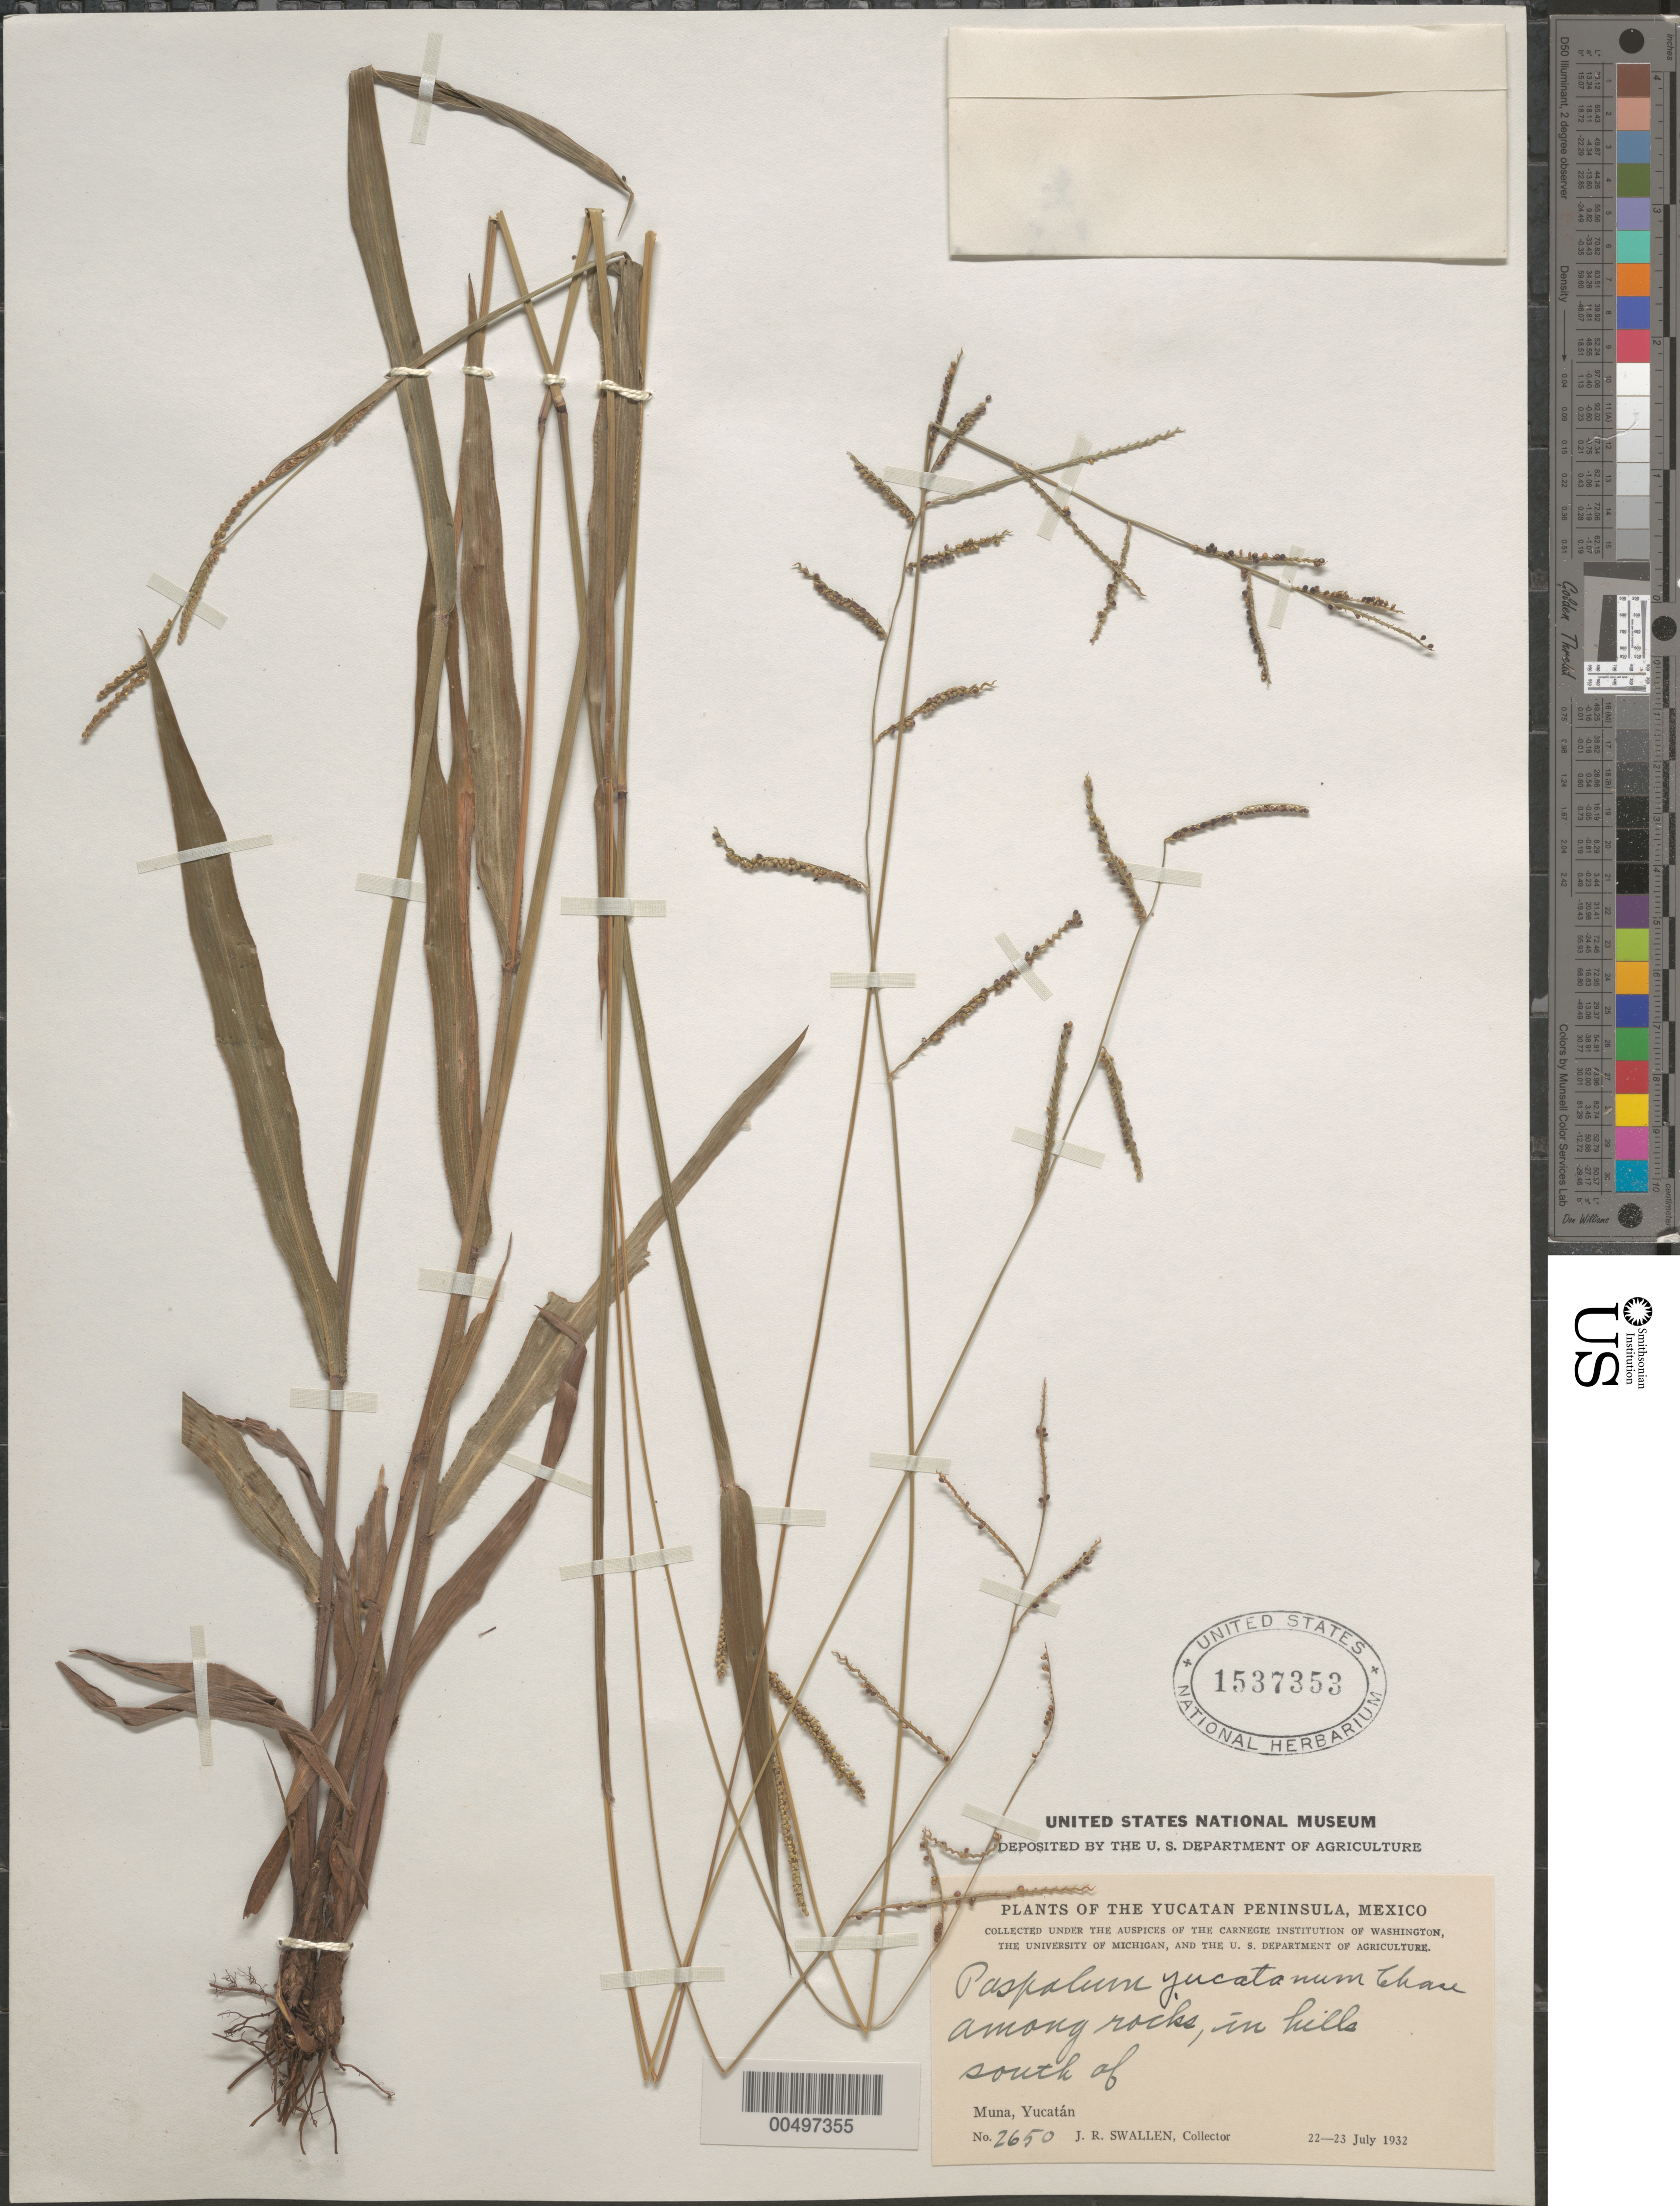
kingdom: Plantae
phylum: Tracheophyta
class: Liliopsida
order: Poales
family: Poaceae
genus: Paspalum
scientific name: Paspalum blodgettii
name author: Chapm.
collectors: J. R. Swallen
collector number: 2650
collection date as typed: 22 Jul 1932 to 23 Jul 1932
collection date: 1932-07-22/1932-07-23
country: Mexico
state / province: Yucatan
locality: Yucatan Peninsula, S of Muna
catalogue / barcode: US 1537353